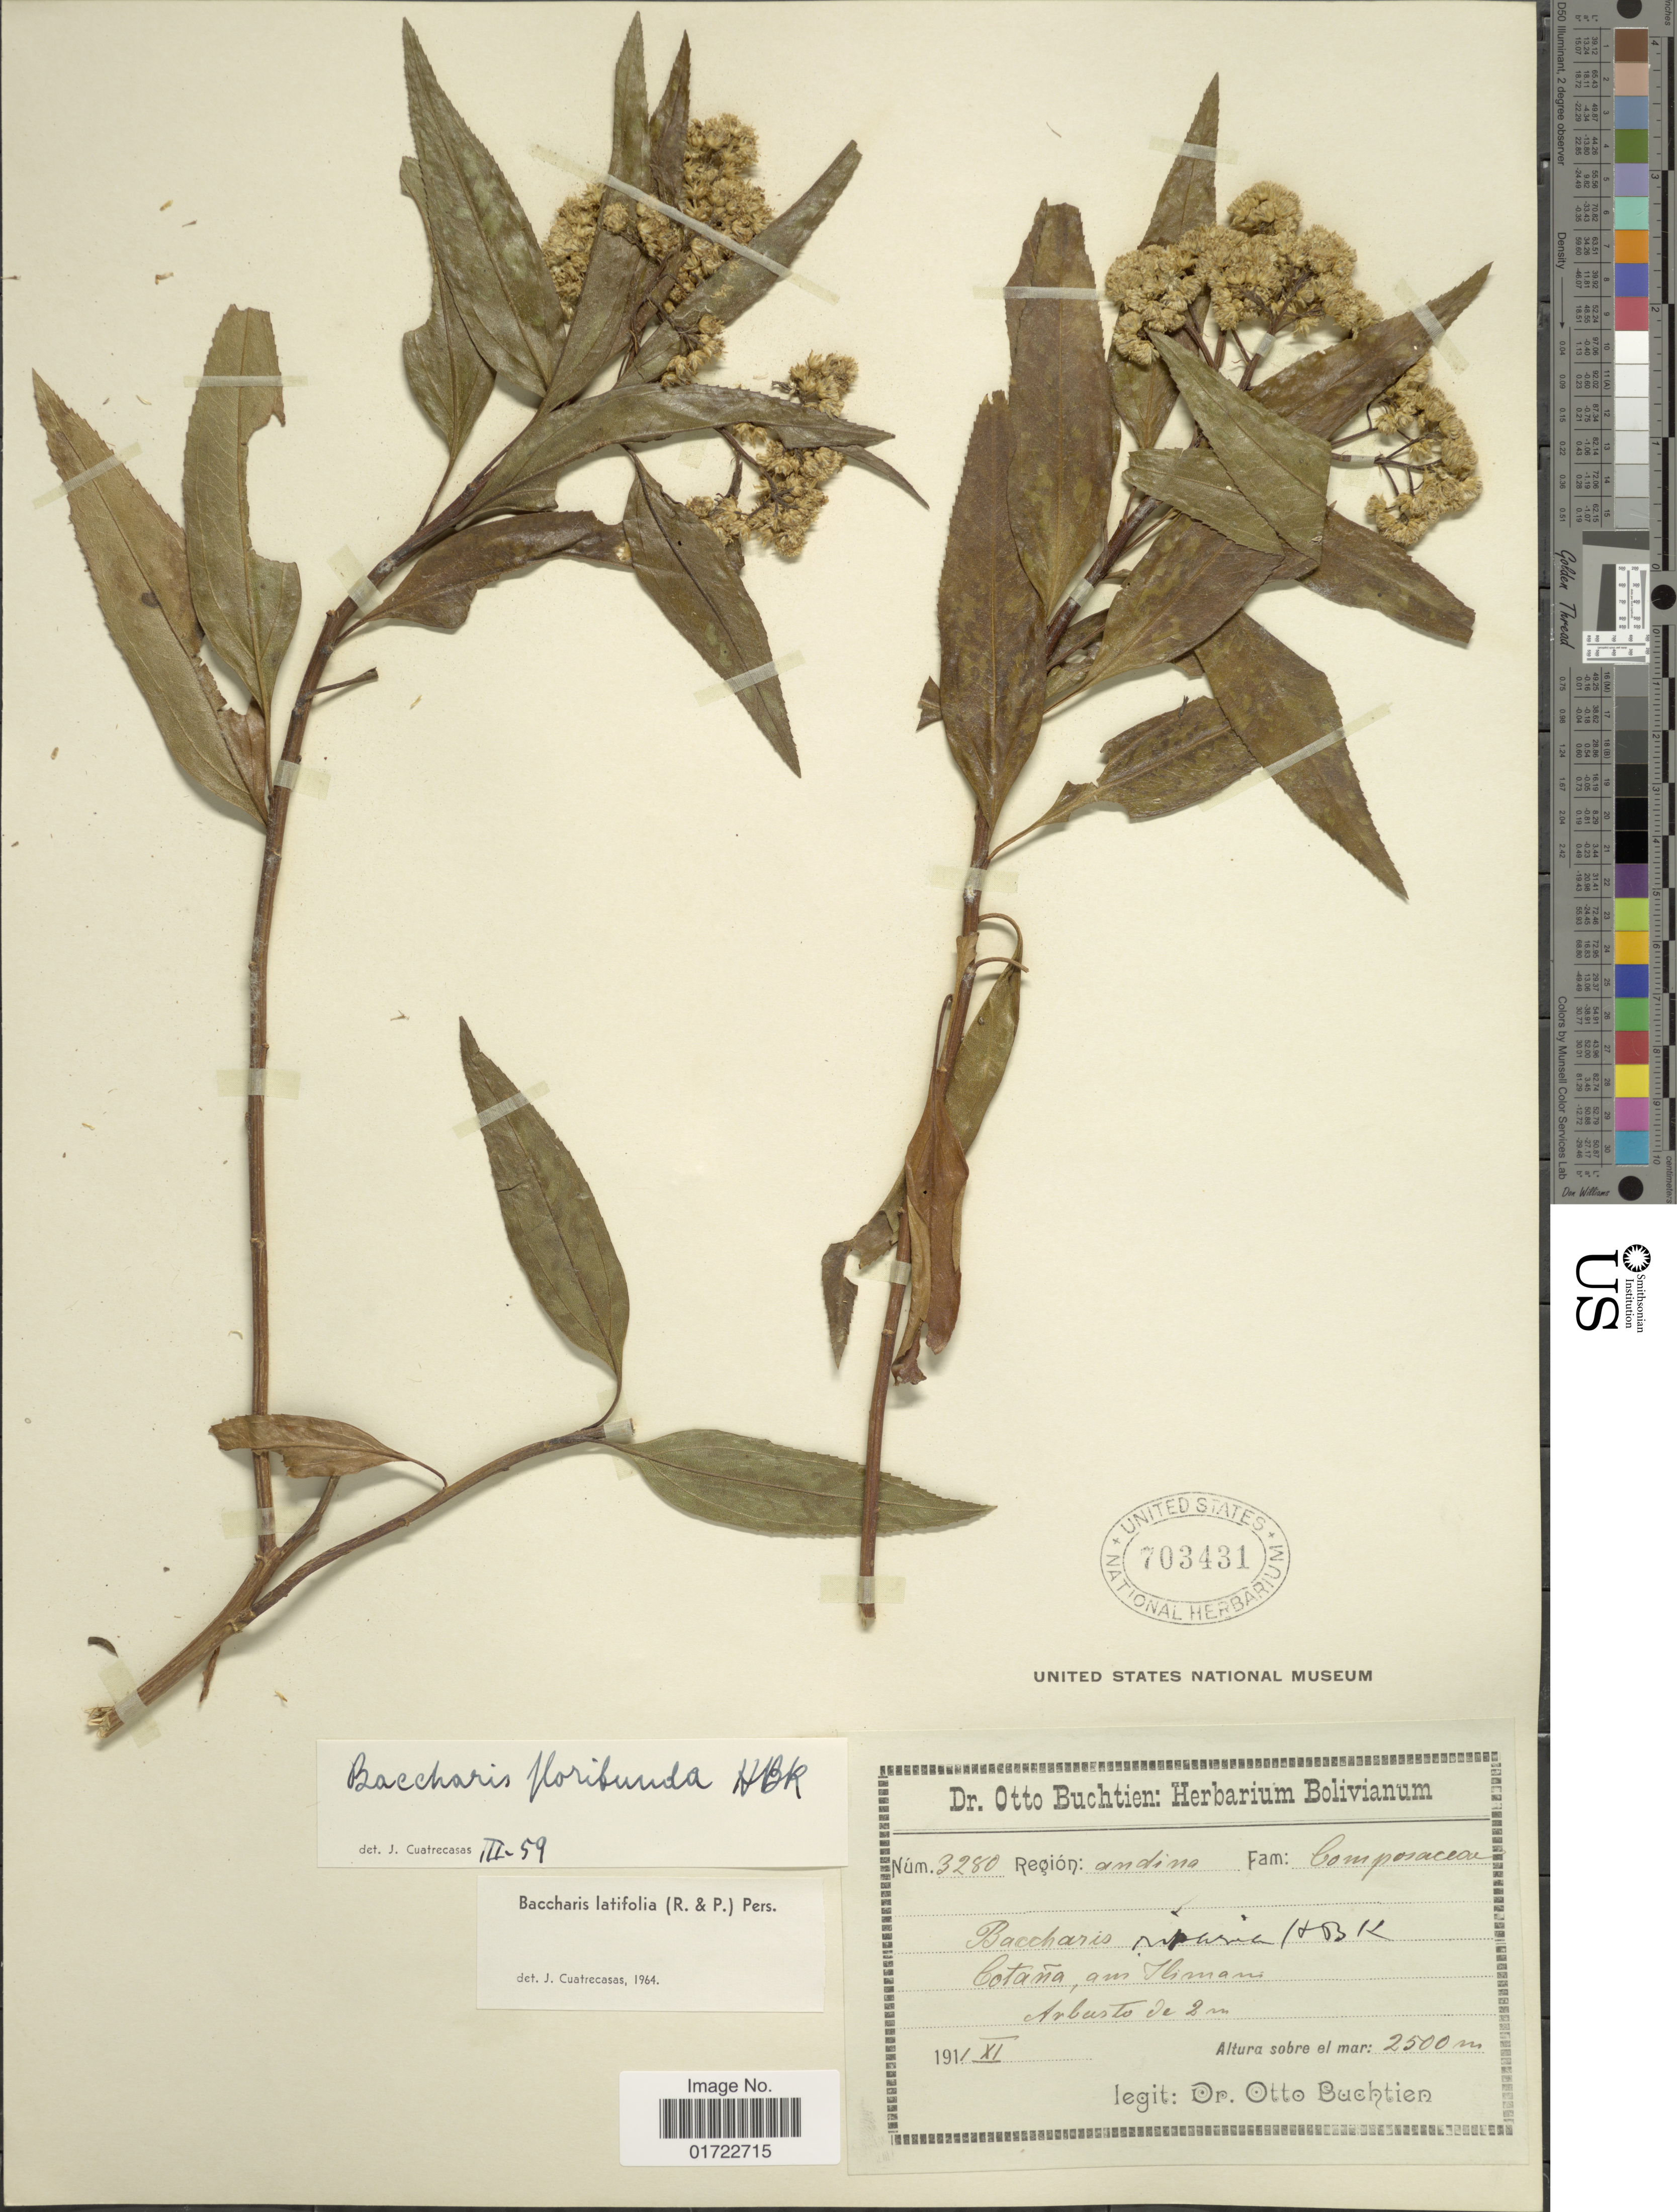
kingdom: Plantae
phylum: Tracheophyta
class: Magnoliopsida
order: Asterales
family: Asteraceae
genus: Baccharis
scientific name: Baccharis latifolia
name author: (Ruiz & Pav.) Pers.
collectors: O. Buchtien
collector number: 3280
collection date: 1911-11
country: Bolivia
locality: Cotaña, am Ilimans.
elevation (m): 2500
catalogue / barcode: US 703431